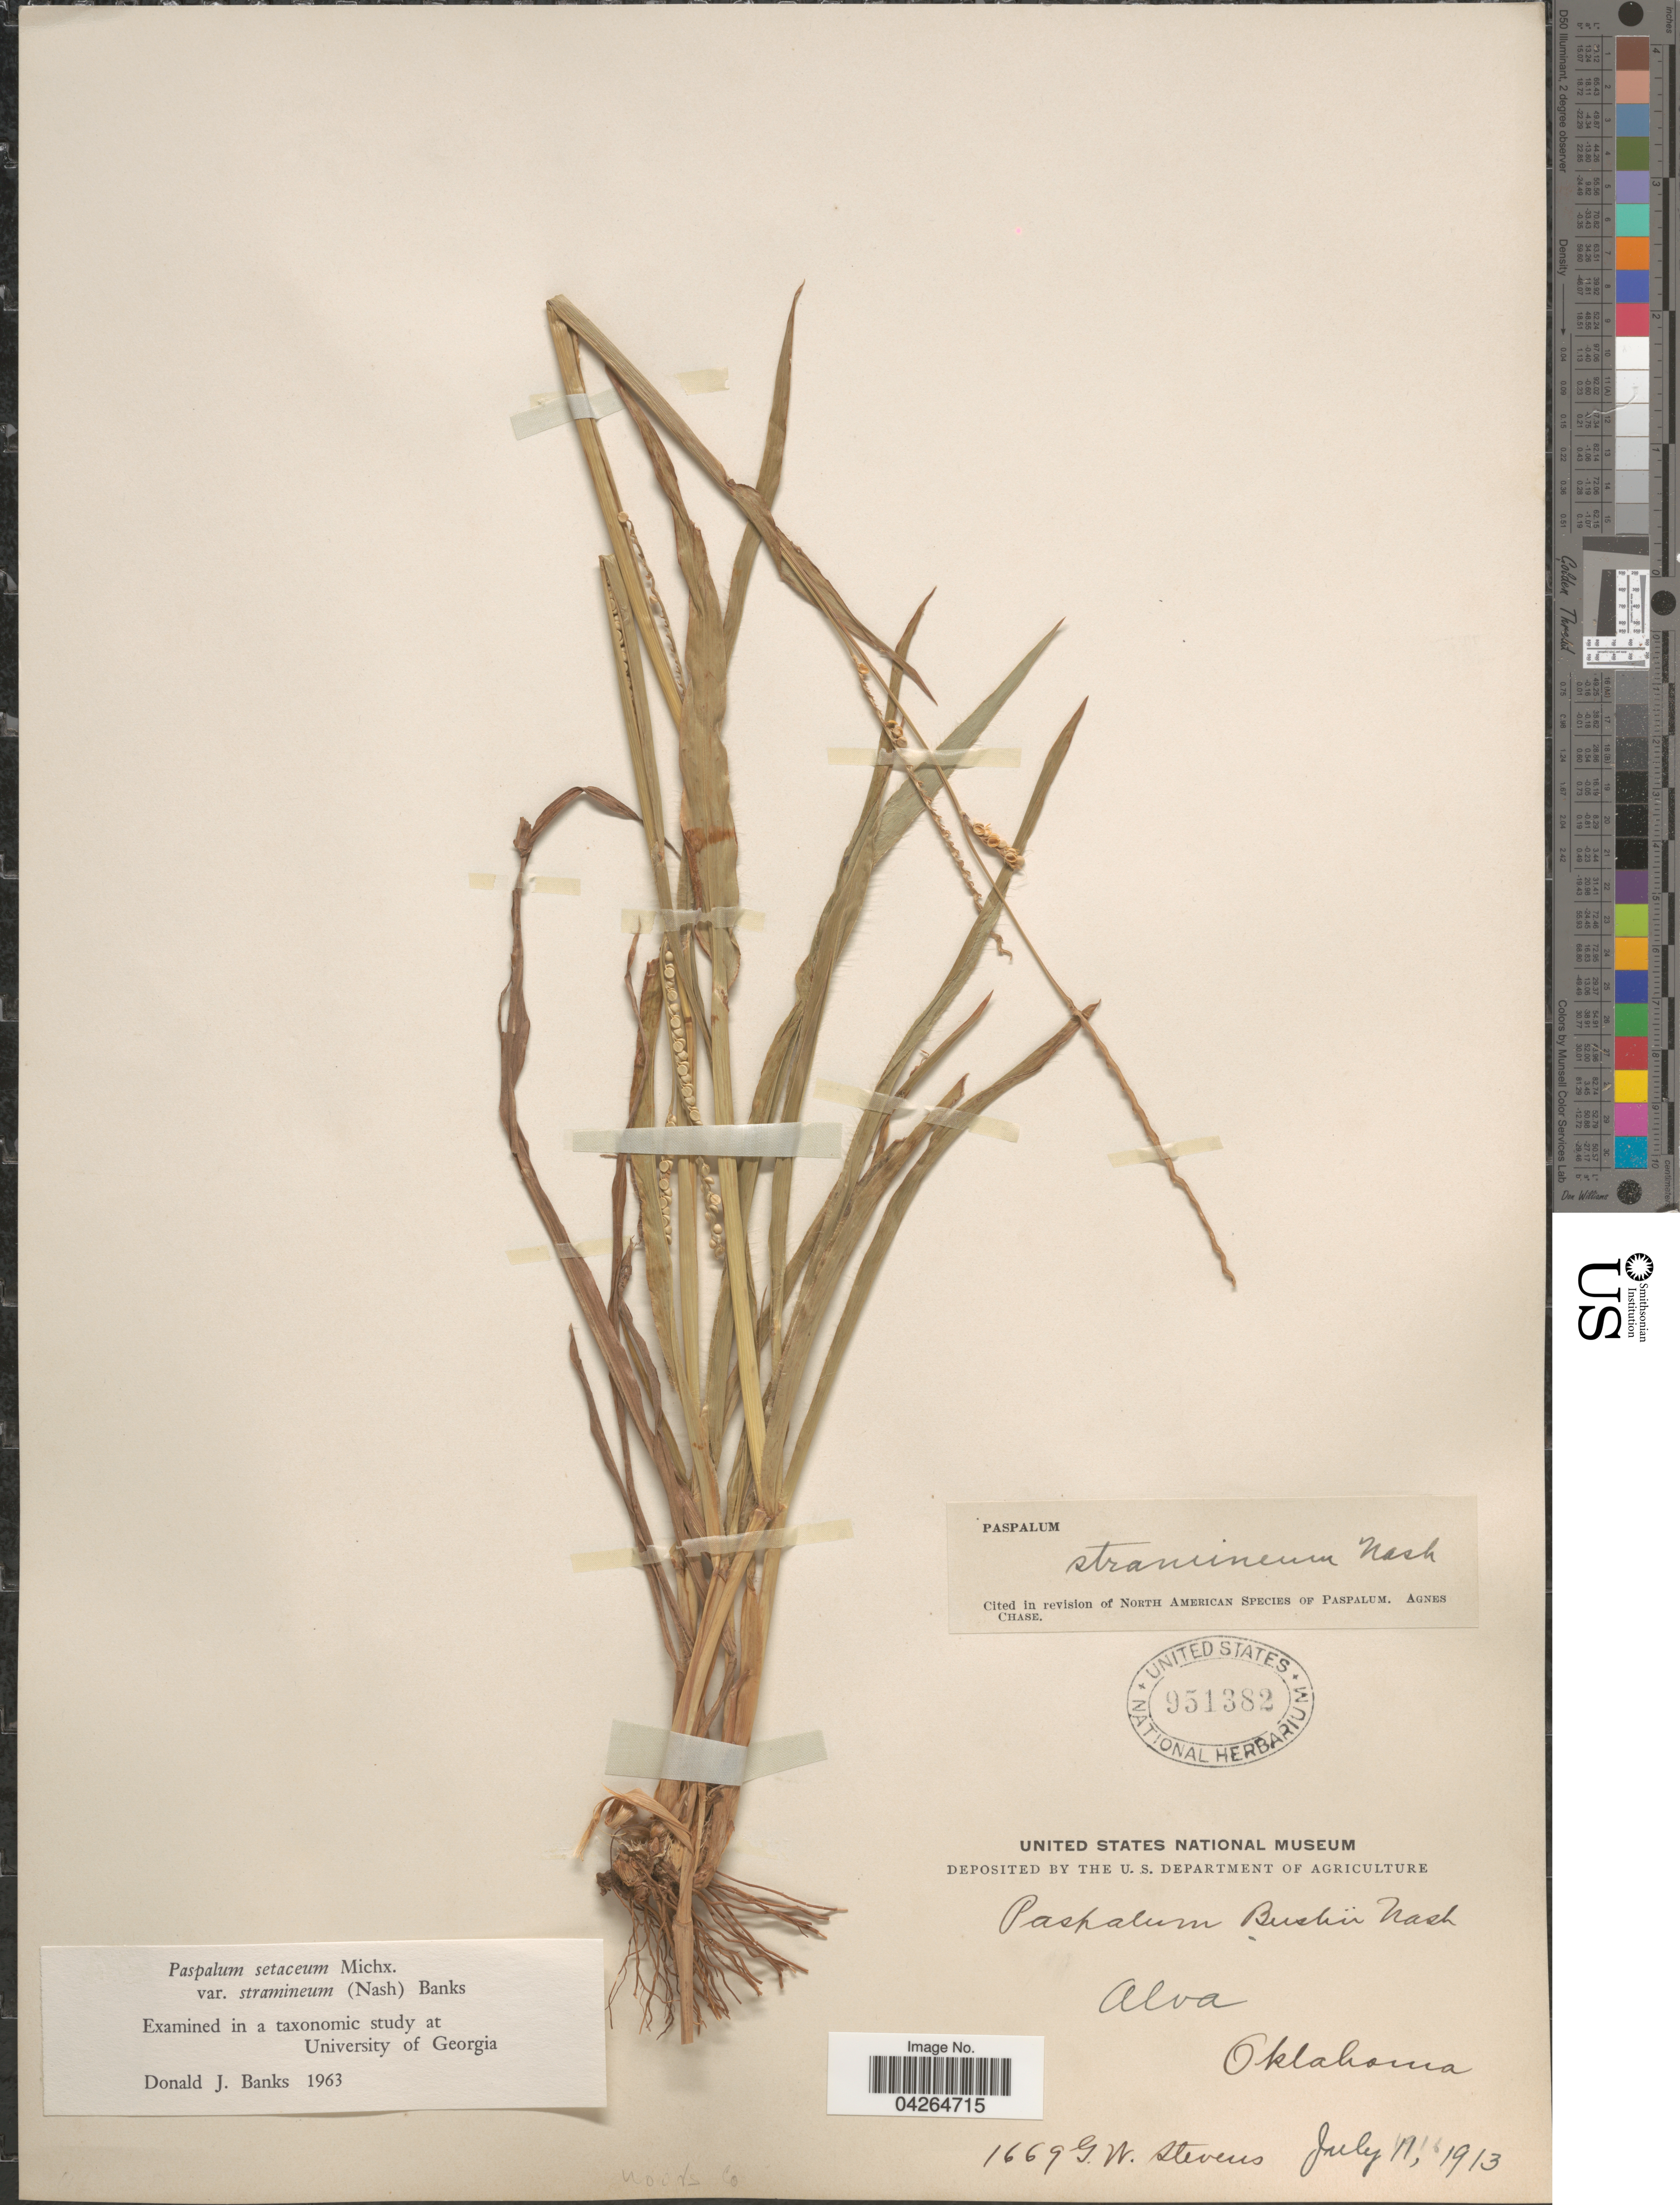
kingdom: Plantae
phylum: Tracheophyta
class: Liliopsida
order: Poales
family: Poaceae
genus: Paspalum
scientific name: Paspalum setaceum var. stramineum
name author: (Nash) D.J. Banks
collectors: G. W. Stevens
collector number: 1669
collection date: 1913-07-11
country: United States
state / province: Oklahoma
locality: Alva. Woods Co.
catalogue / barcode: US 951382